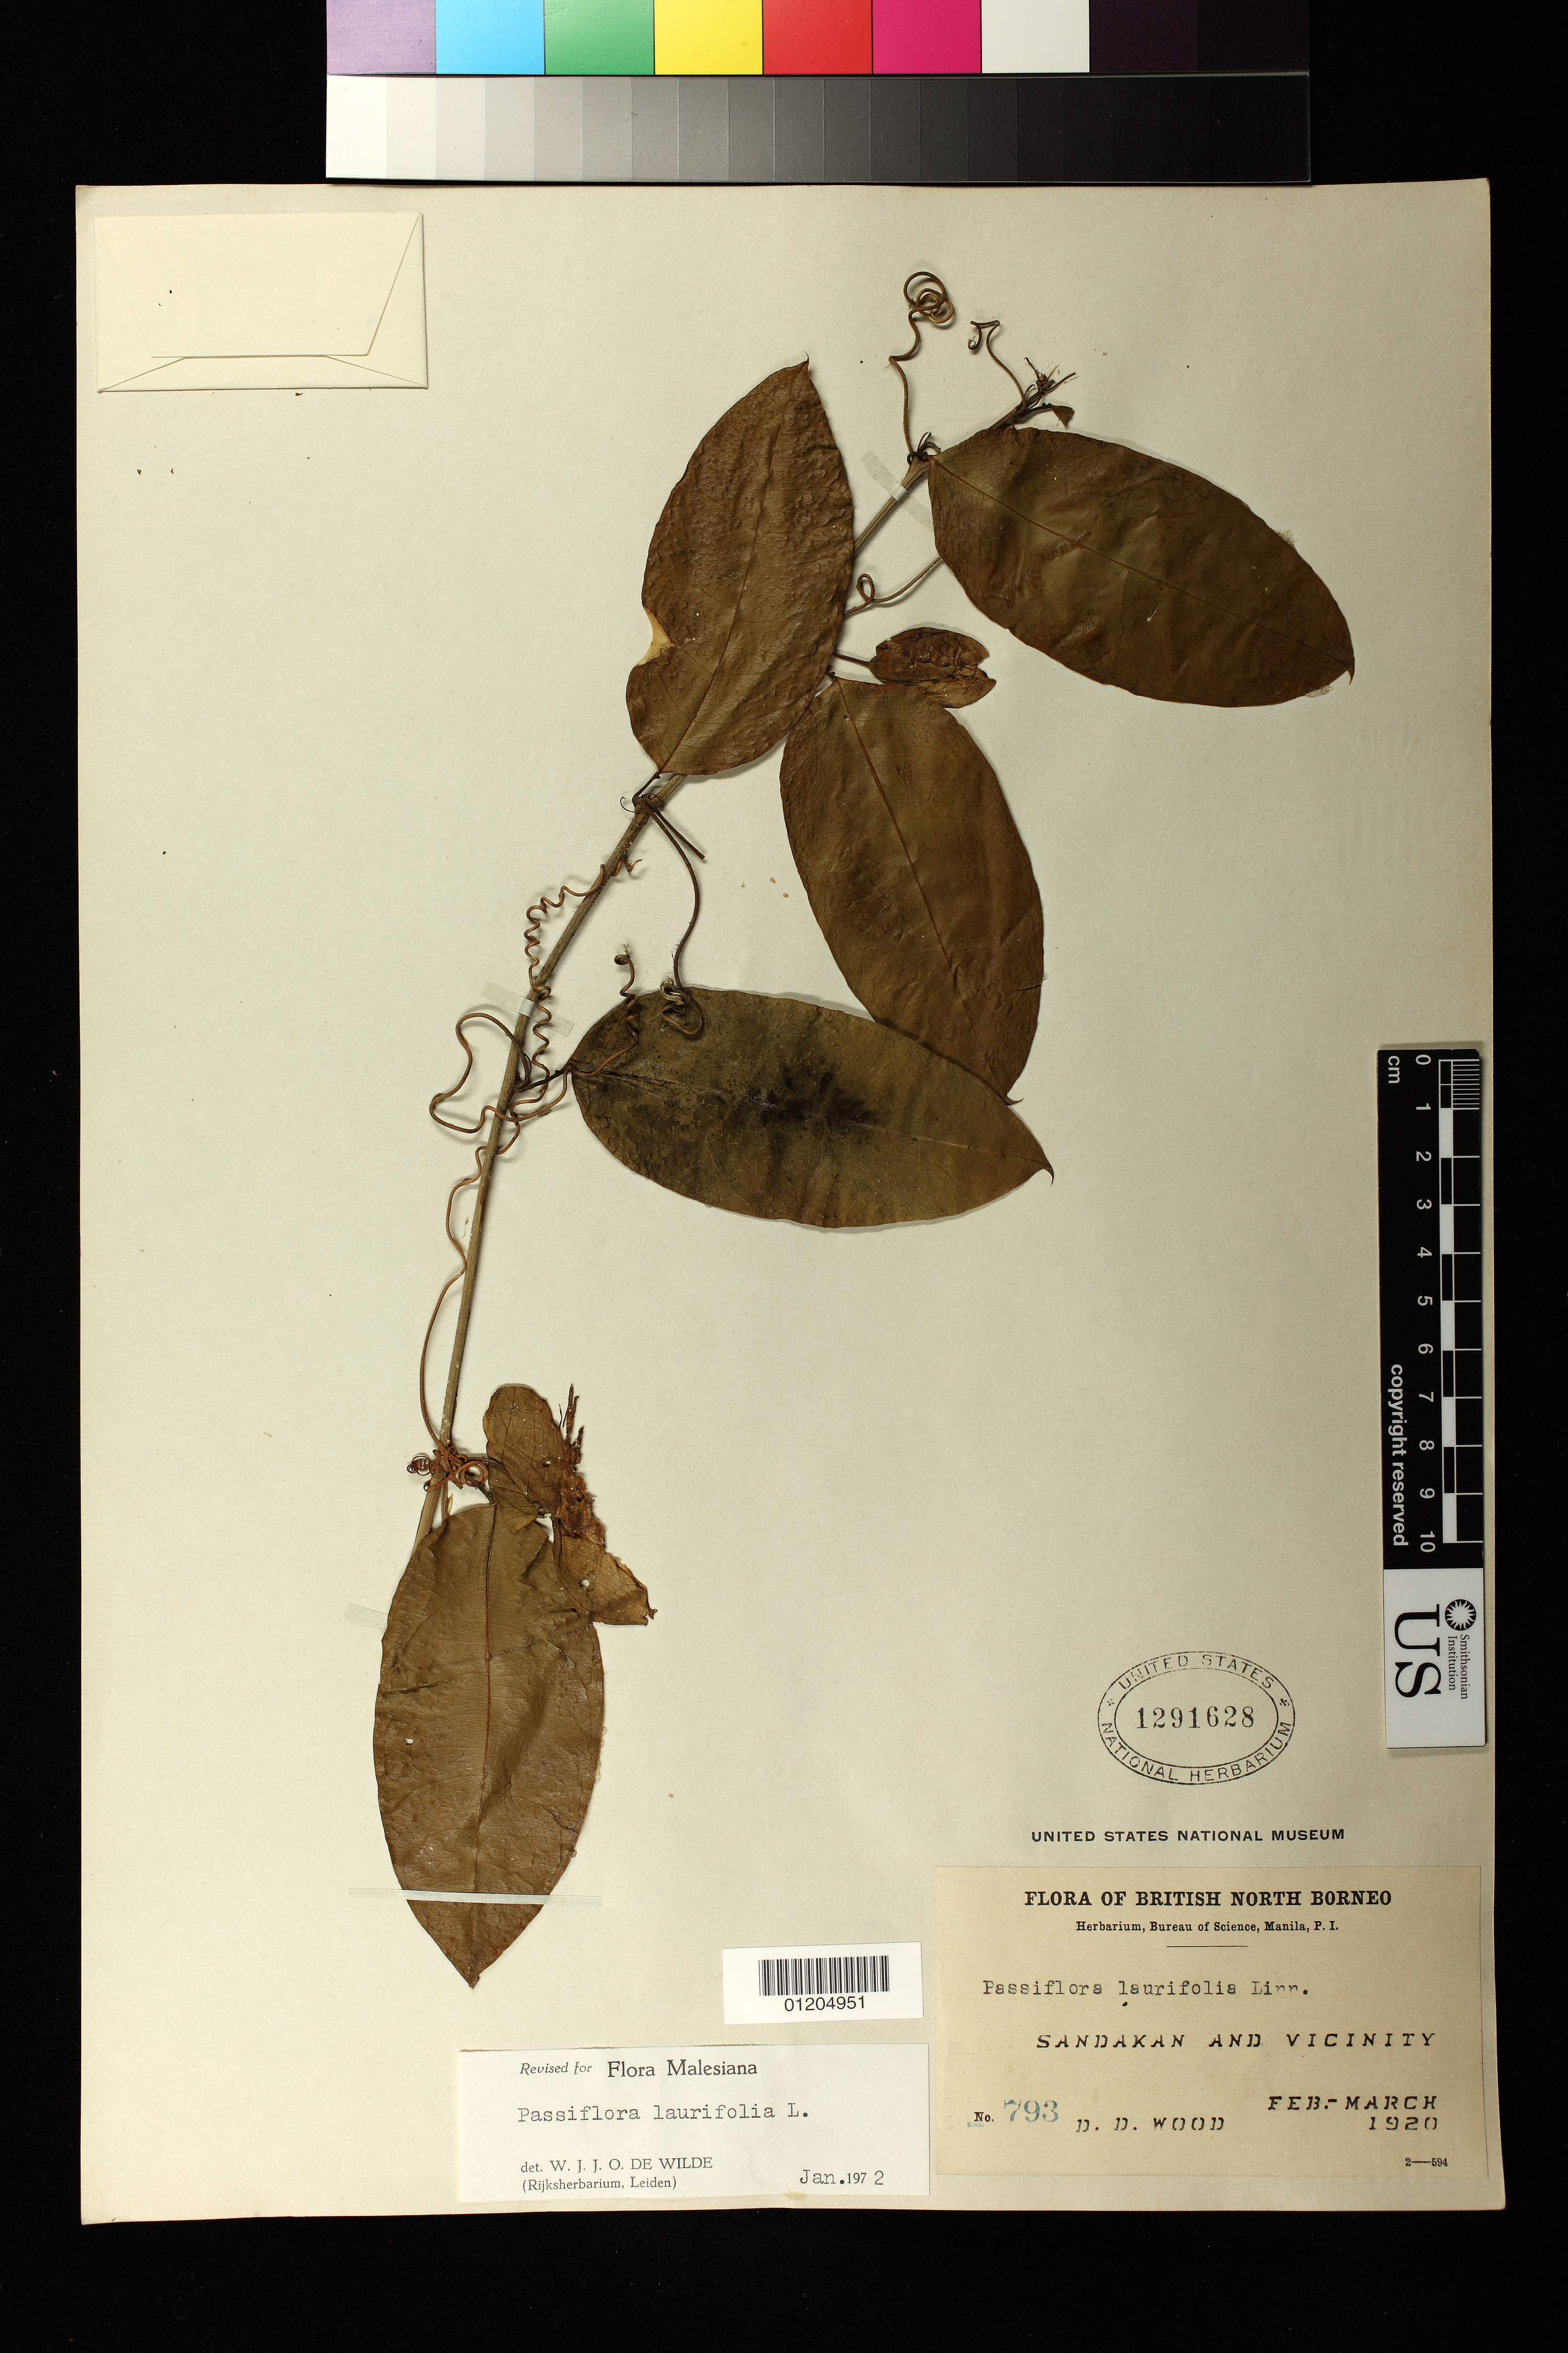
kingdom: Plantae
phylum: Tracheophyta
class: Magnoliopsida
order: Malpighiales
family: Passifloraceae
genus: Passiflora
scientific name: Passiflora laurifolia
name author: L.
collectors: D. Wood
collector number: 793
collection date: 1920-02-01/1920-03-01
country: Malaysia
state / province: Sabah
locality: Sandakan and Vicinity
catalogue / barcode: US 1291628